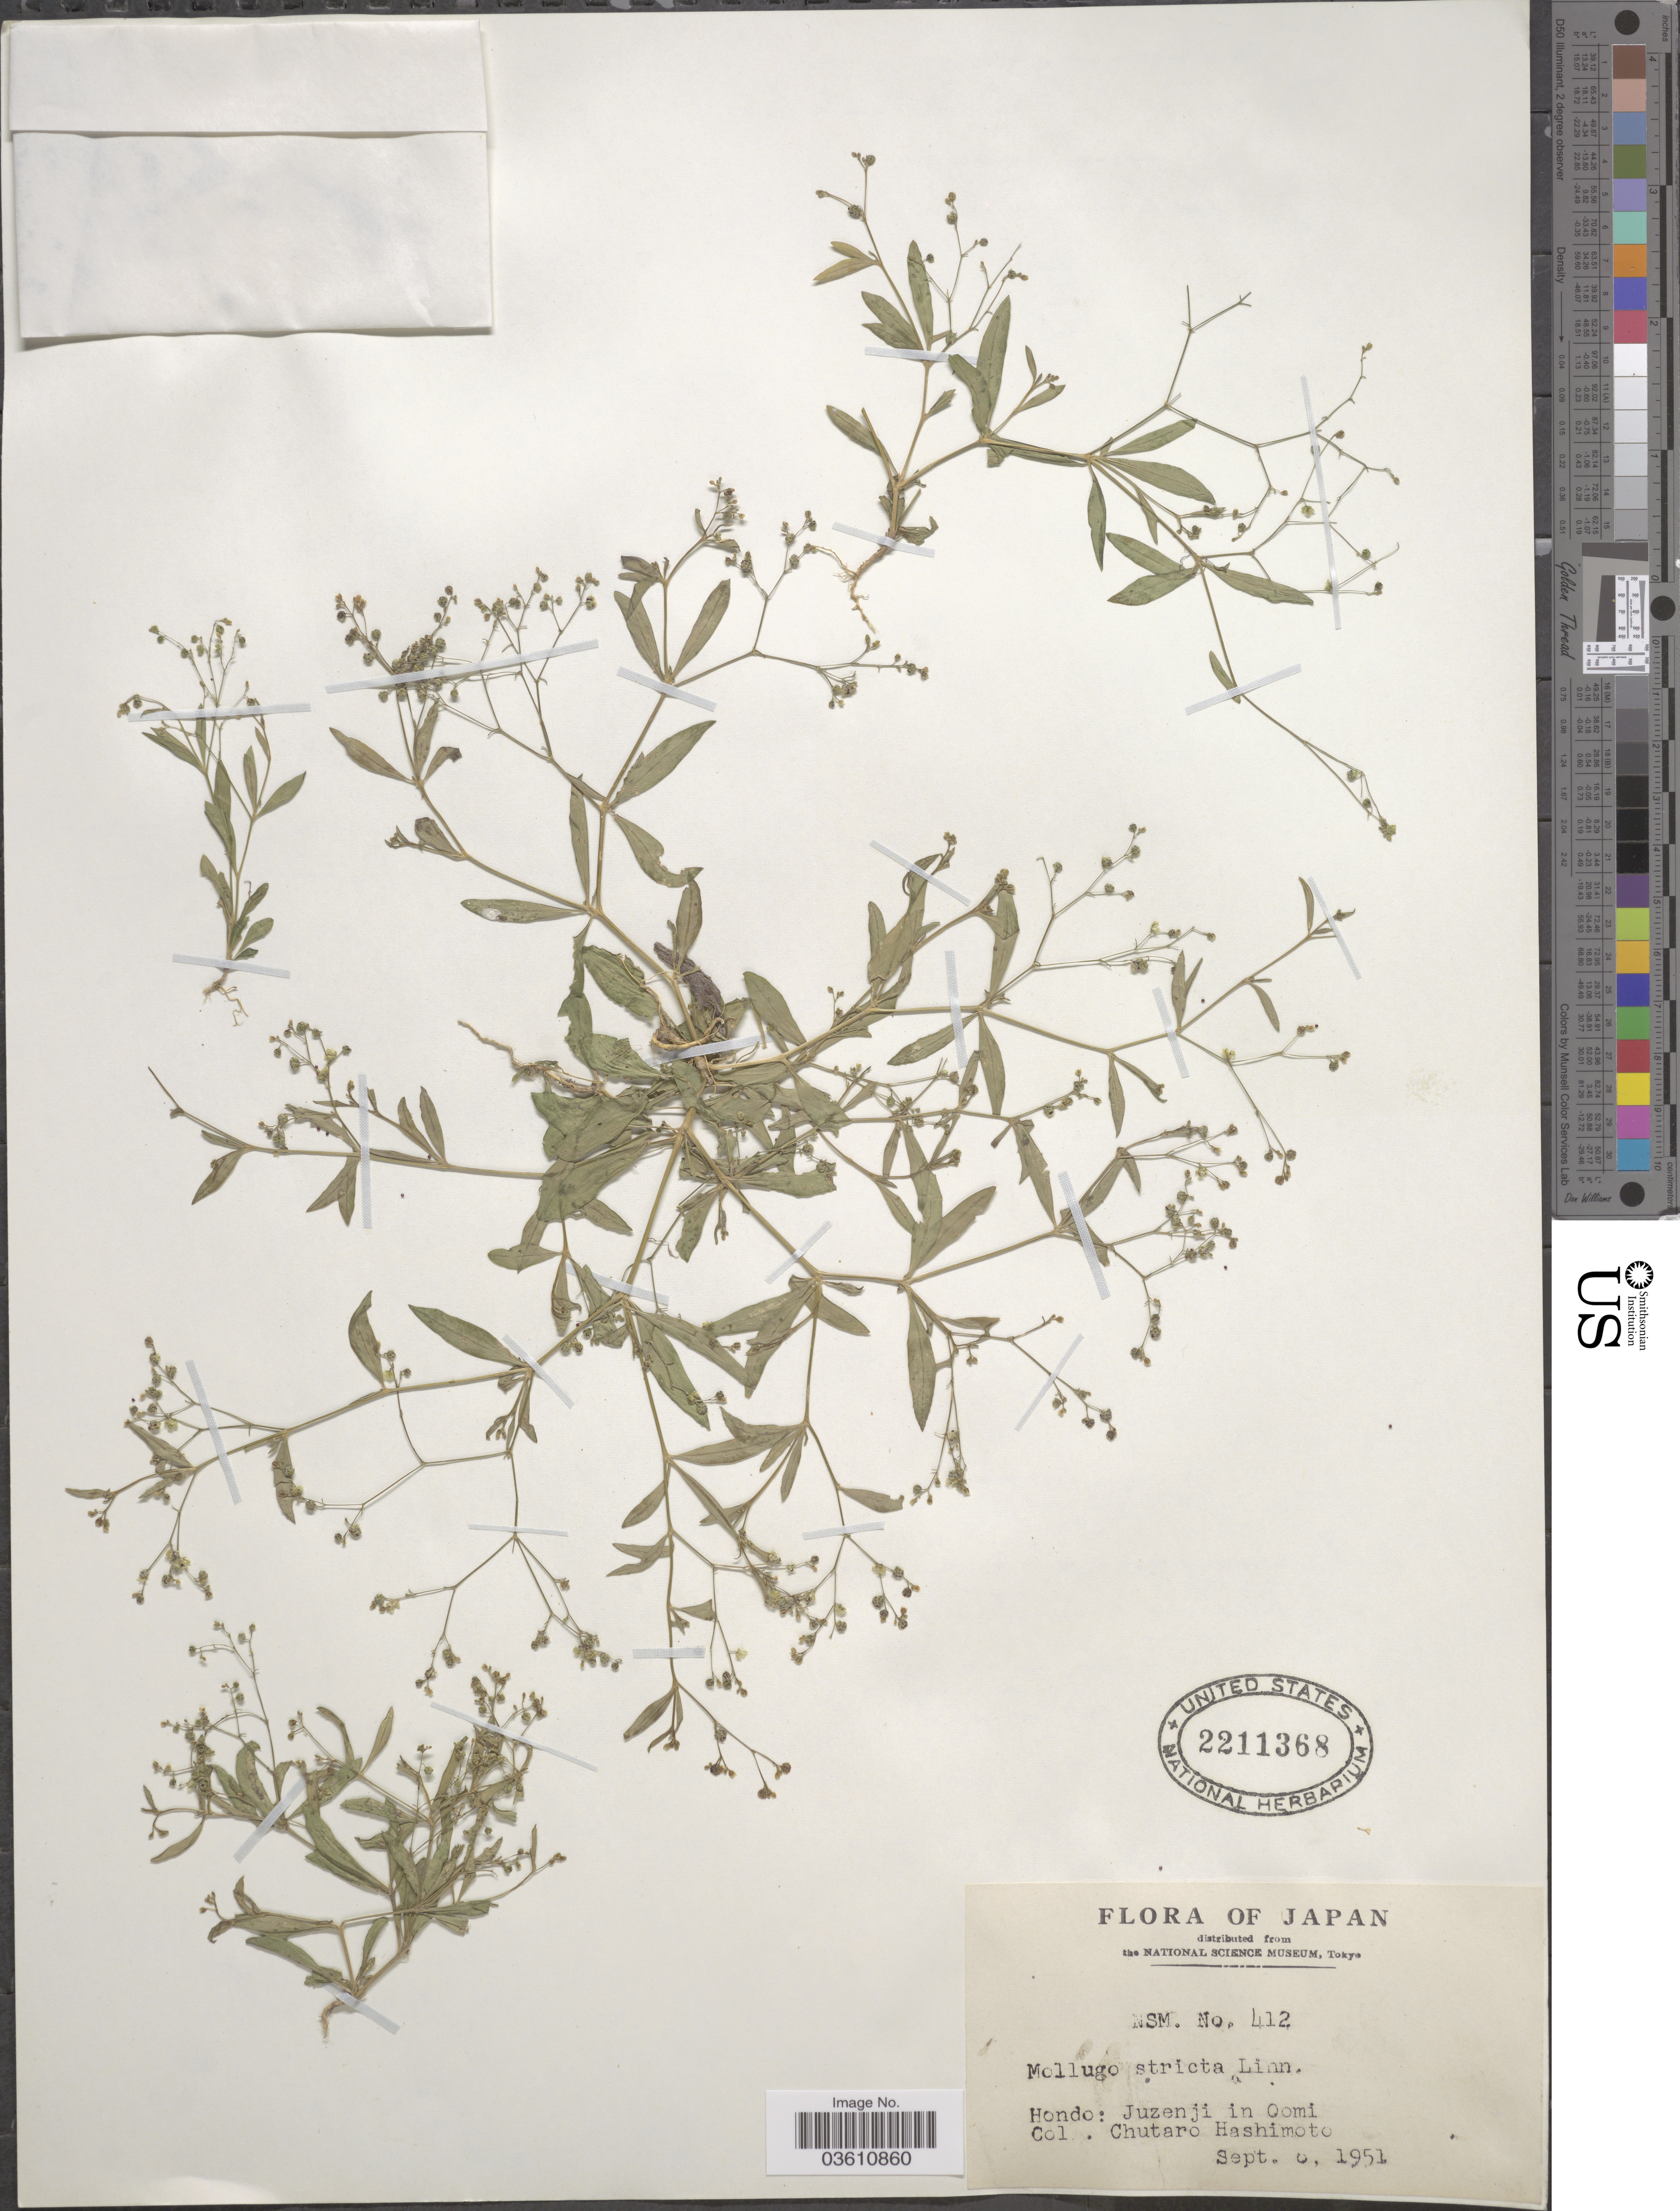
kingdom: Plantae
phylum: Tracheophyta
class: Magnoliopsida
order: Caryophyllales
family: Molluginaceae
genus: Trigastrotheca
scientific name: Trigastrotheca pentaphylla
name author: (L.) Thulin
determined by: Strong, Mark T., (BOT), Smithsonian Institution - National Museum of Natural History (UNITED STATES)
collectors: C. Hashimoto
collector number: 412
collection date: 1951-09-06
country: Japan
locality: Juzenji in Oomi.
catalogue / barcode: US 2211368